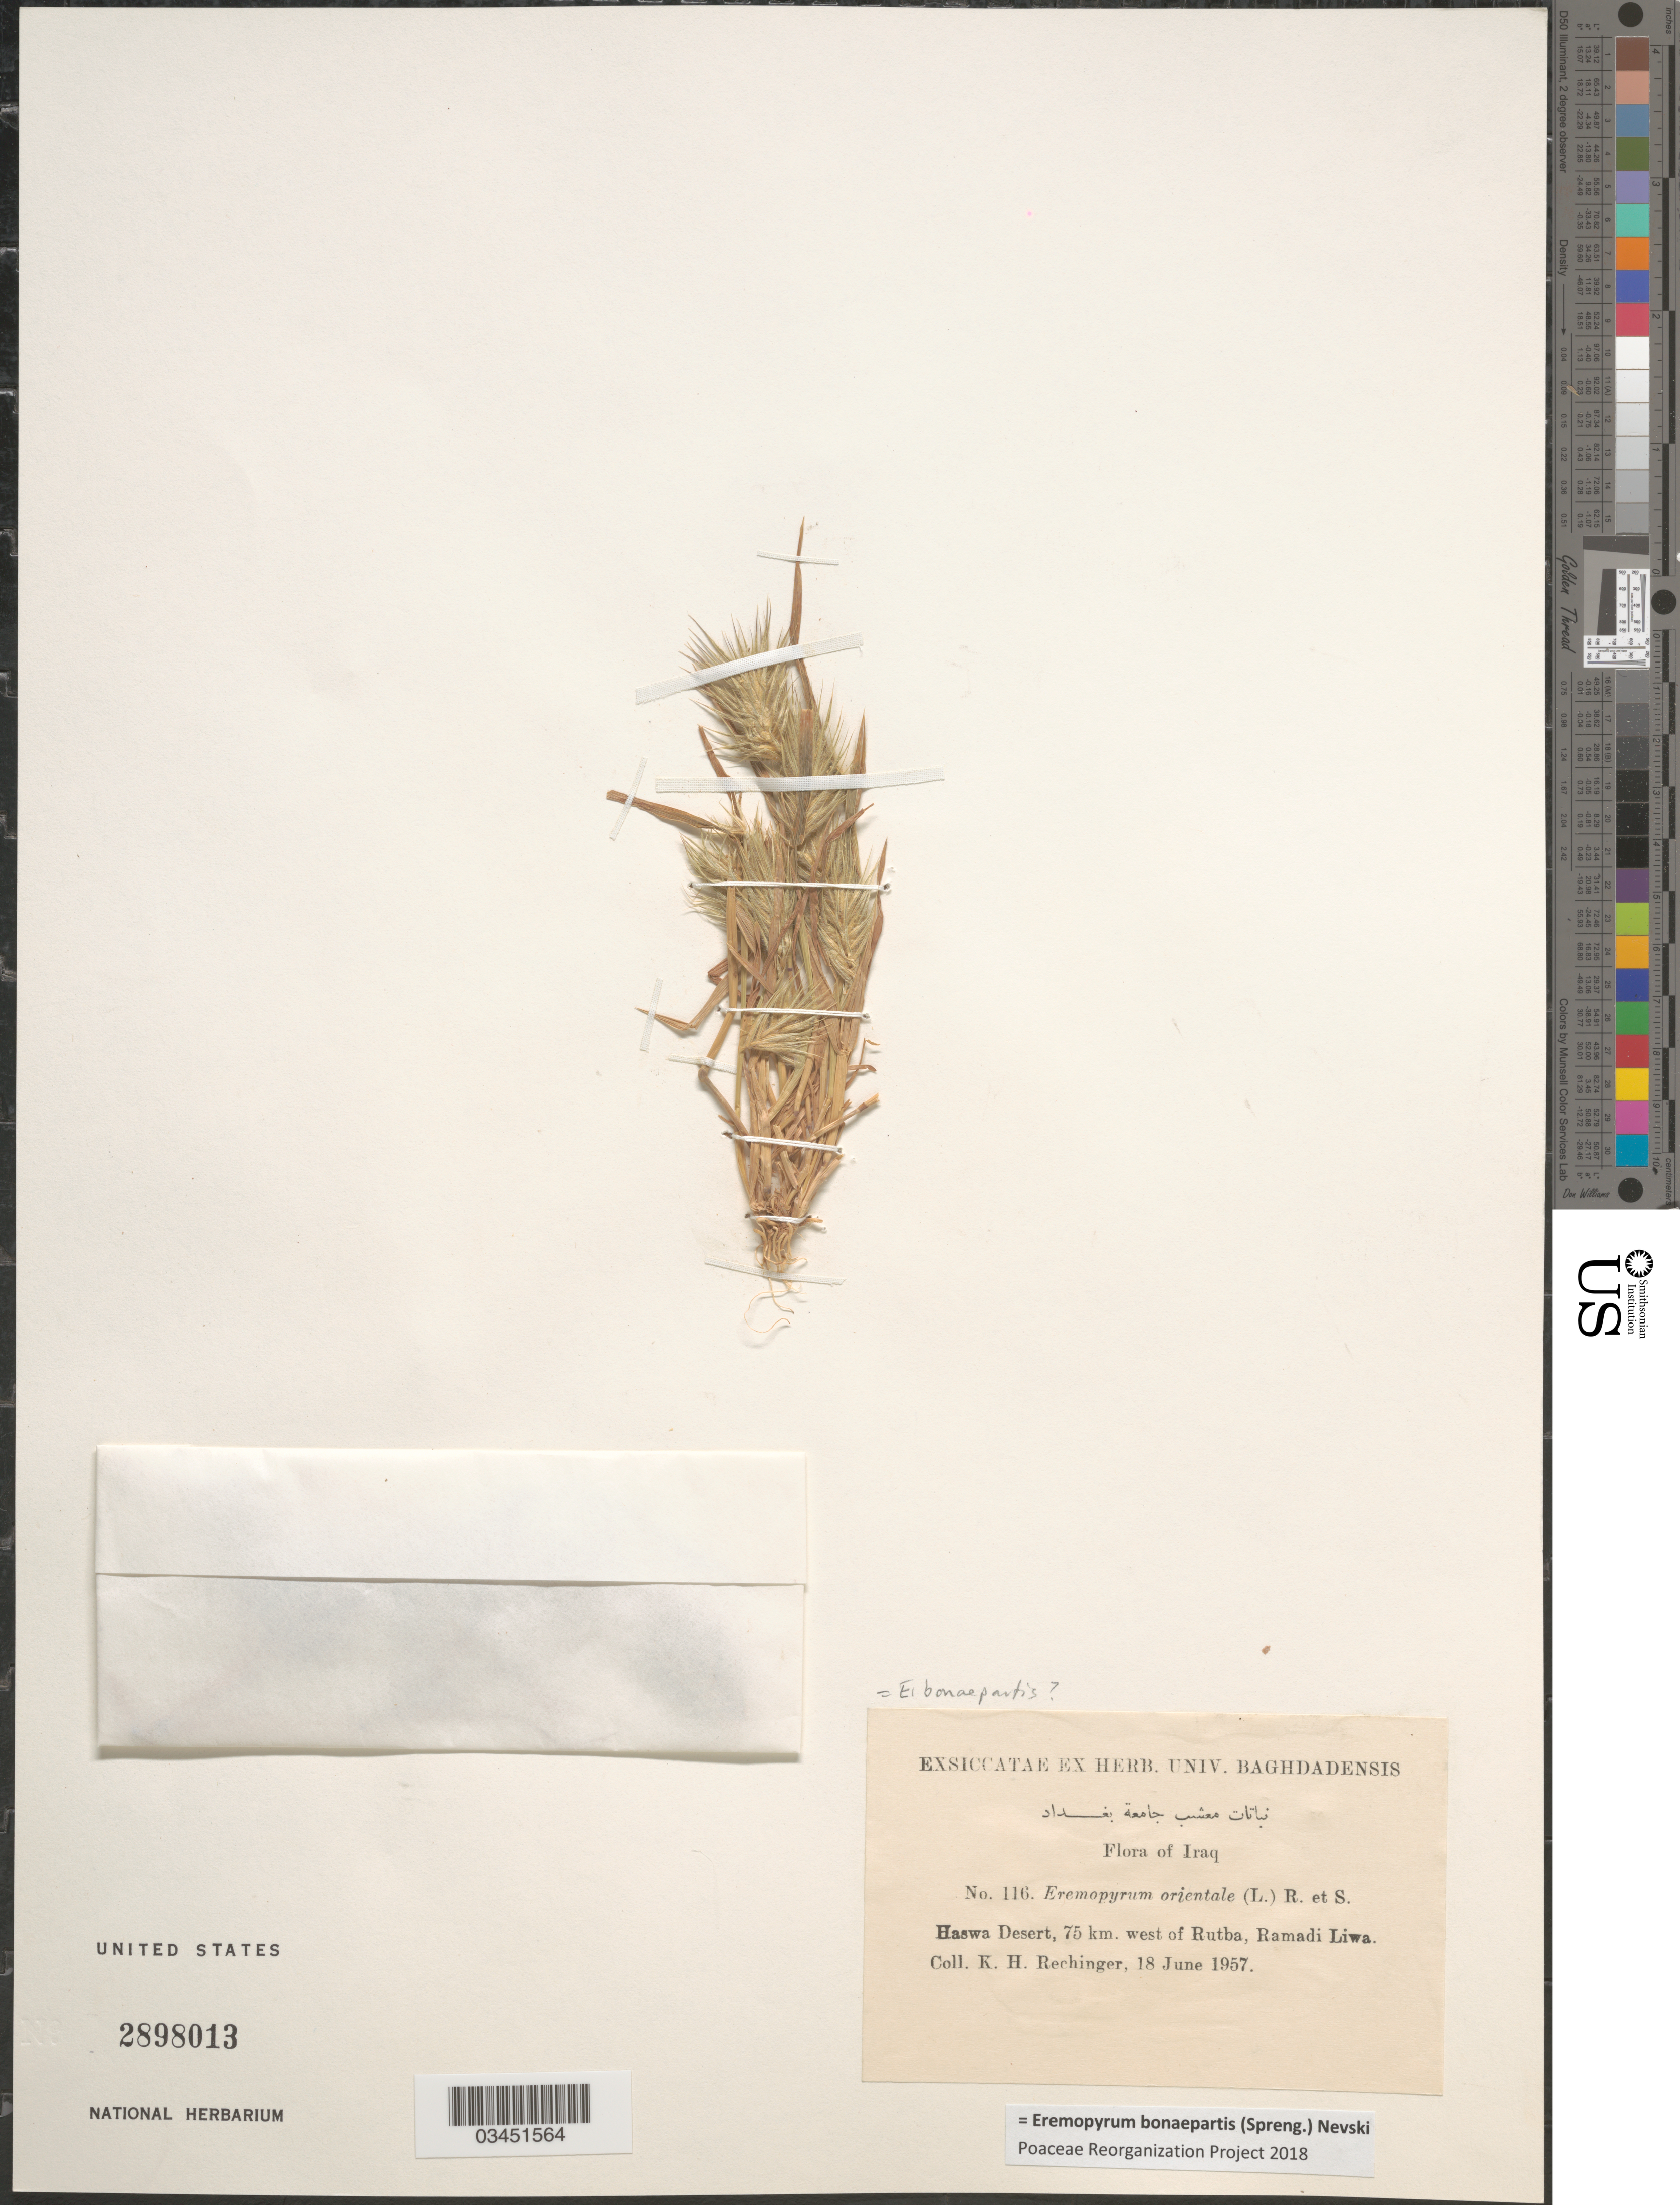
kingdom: Plantae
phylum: Tracheophyta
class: Liliopsida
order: Poales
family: Poaceae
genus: Eremopyrum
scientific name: Eremopyrum bonaepartis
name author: (Spreng.) Nevski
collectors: K. H. Rechinger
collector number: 116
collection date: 1957-06-18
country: Iraq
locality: Haswa Desert, 75 km. west of Rutba, Ramadi Liwa.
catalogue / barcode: US 2898013